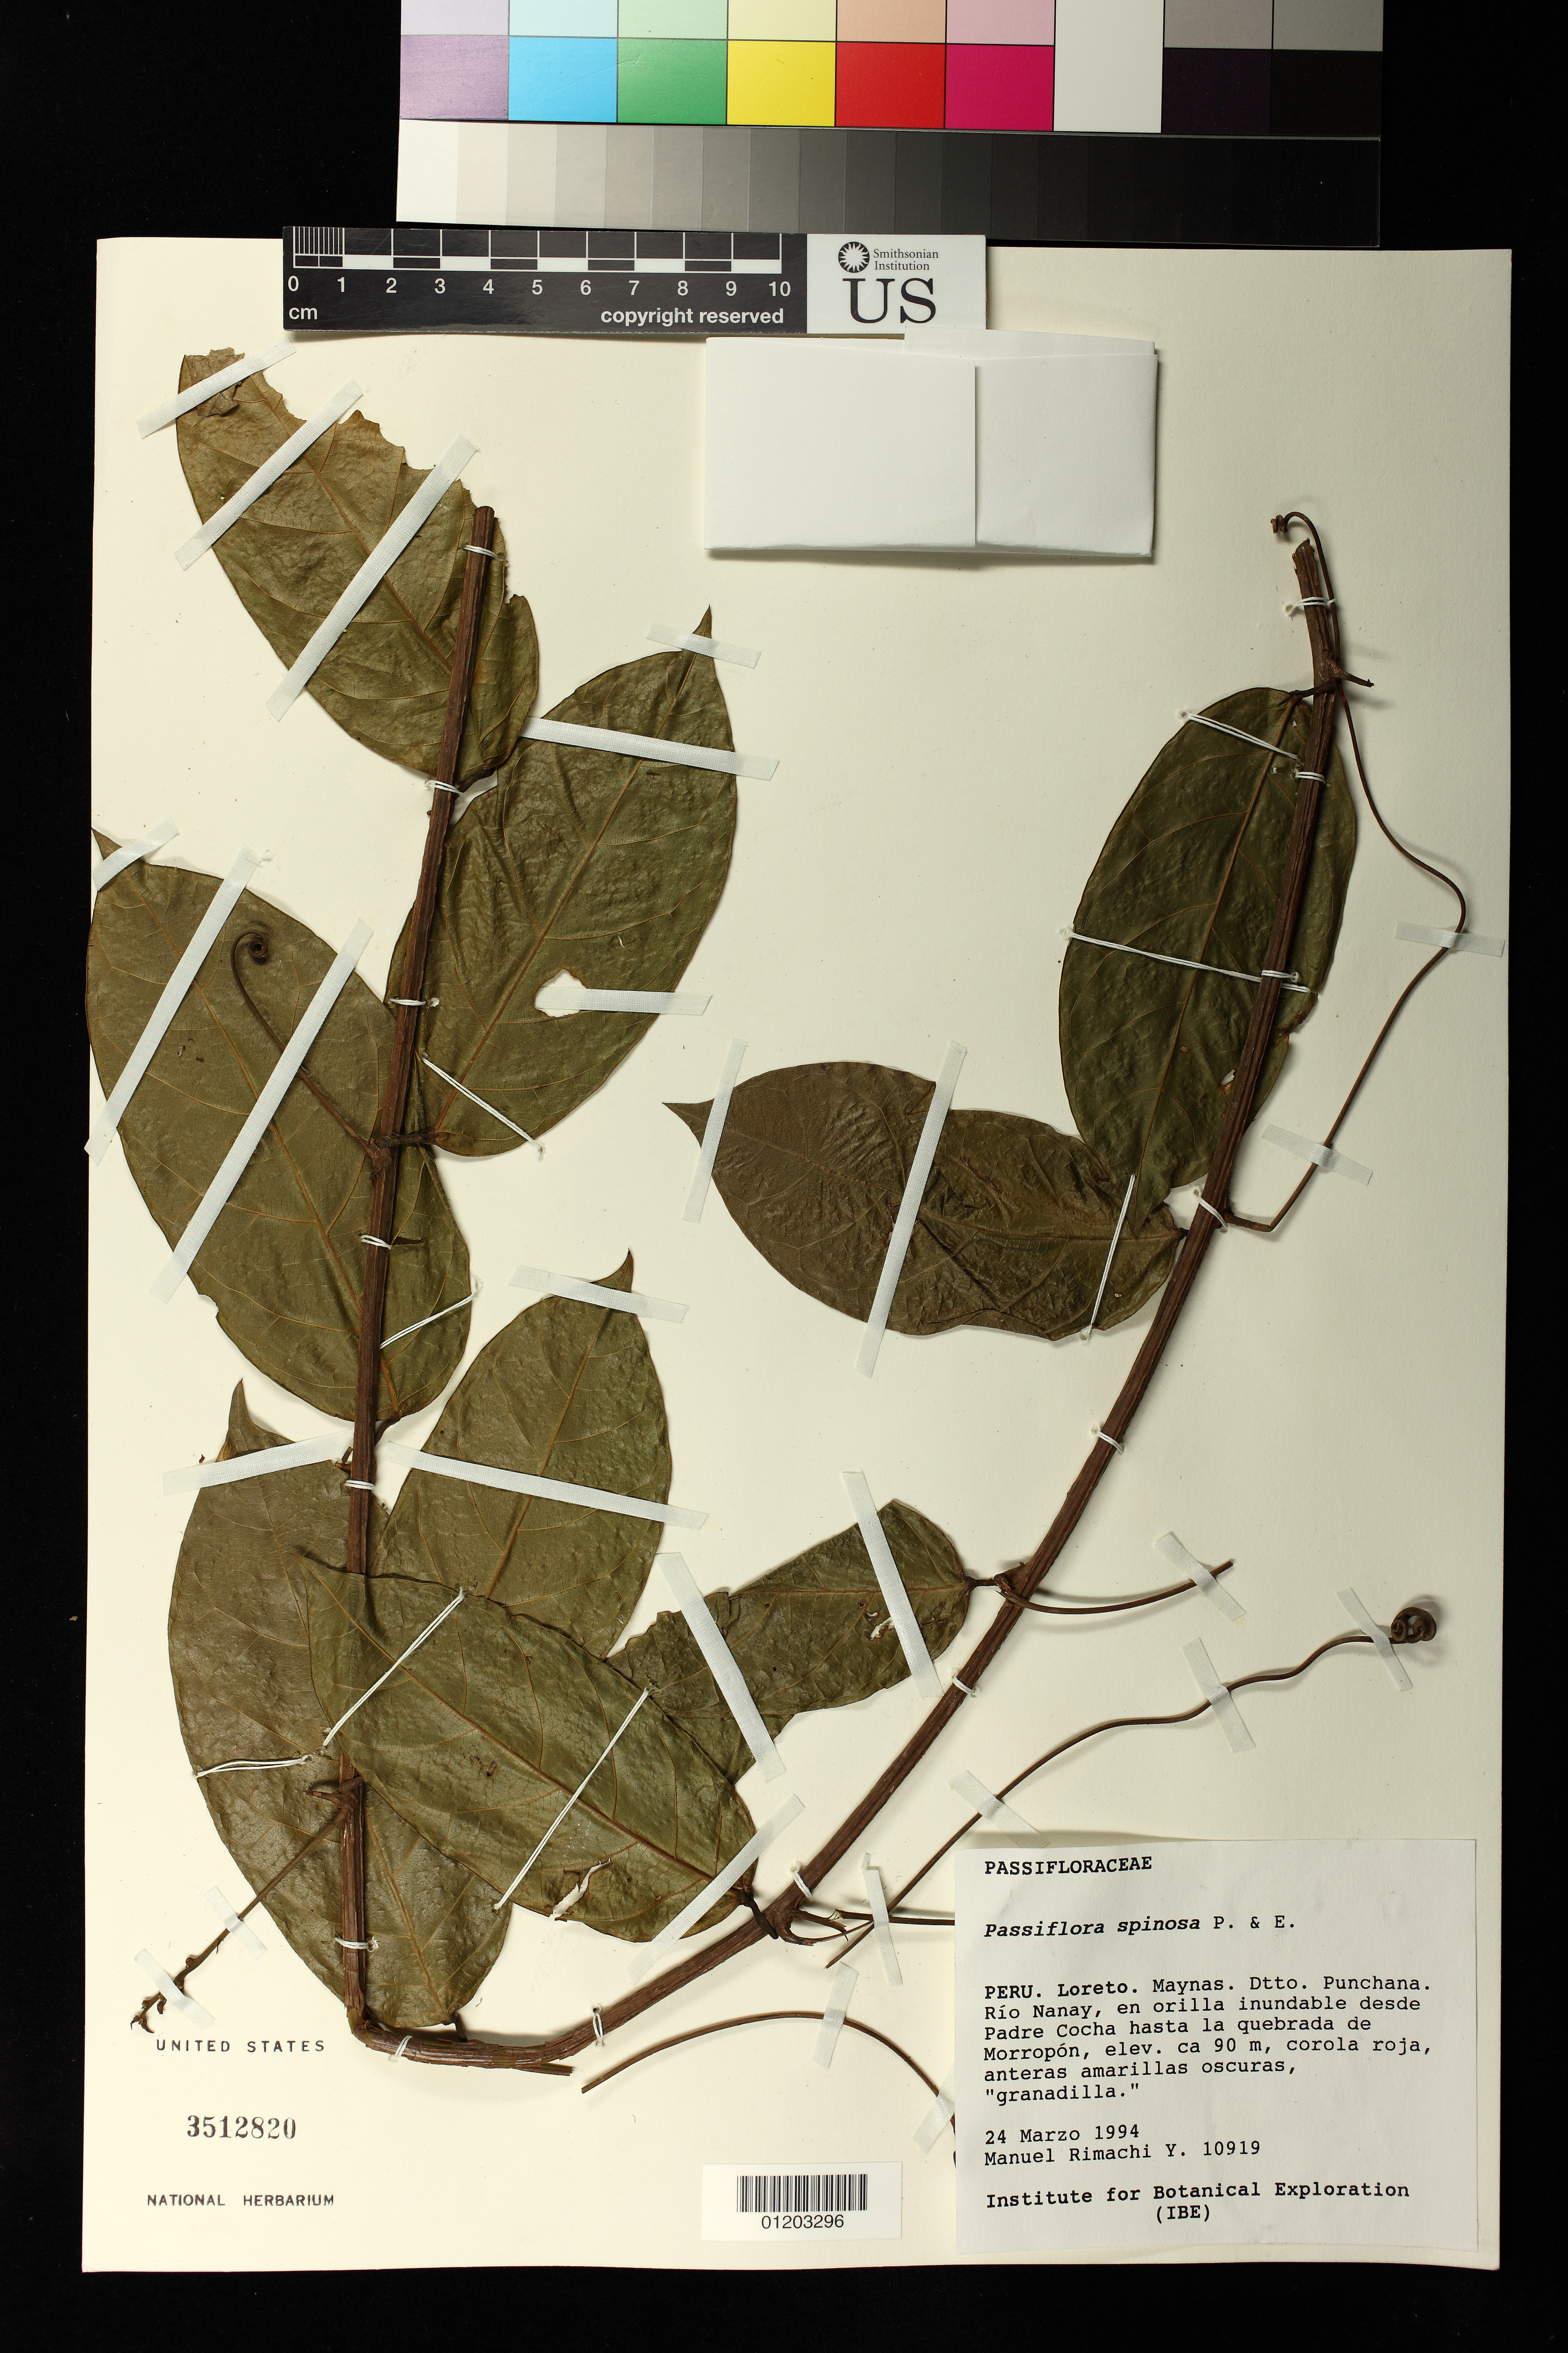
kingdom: Plantae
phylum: Tracheophyta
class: Magnoliopsida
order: Malpighiales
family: Passifloraceae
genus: Passiflora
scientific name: Passiflora spinosa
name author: (Poepp. & Endl.) Mast.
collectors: M. Rimachi Y.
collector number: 10919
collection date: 1994-03-24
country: Peru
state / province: Loreto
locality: Maynas, Puchana. Rio Nanay, en orilla inundable desde Padre Cocha hasta la quebrada de Morropon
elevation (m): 90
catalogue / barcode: US 3512820